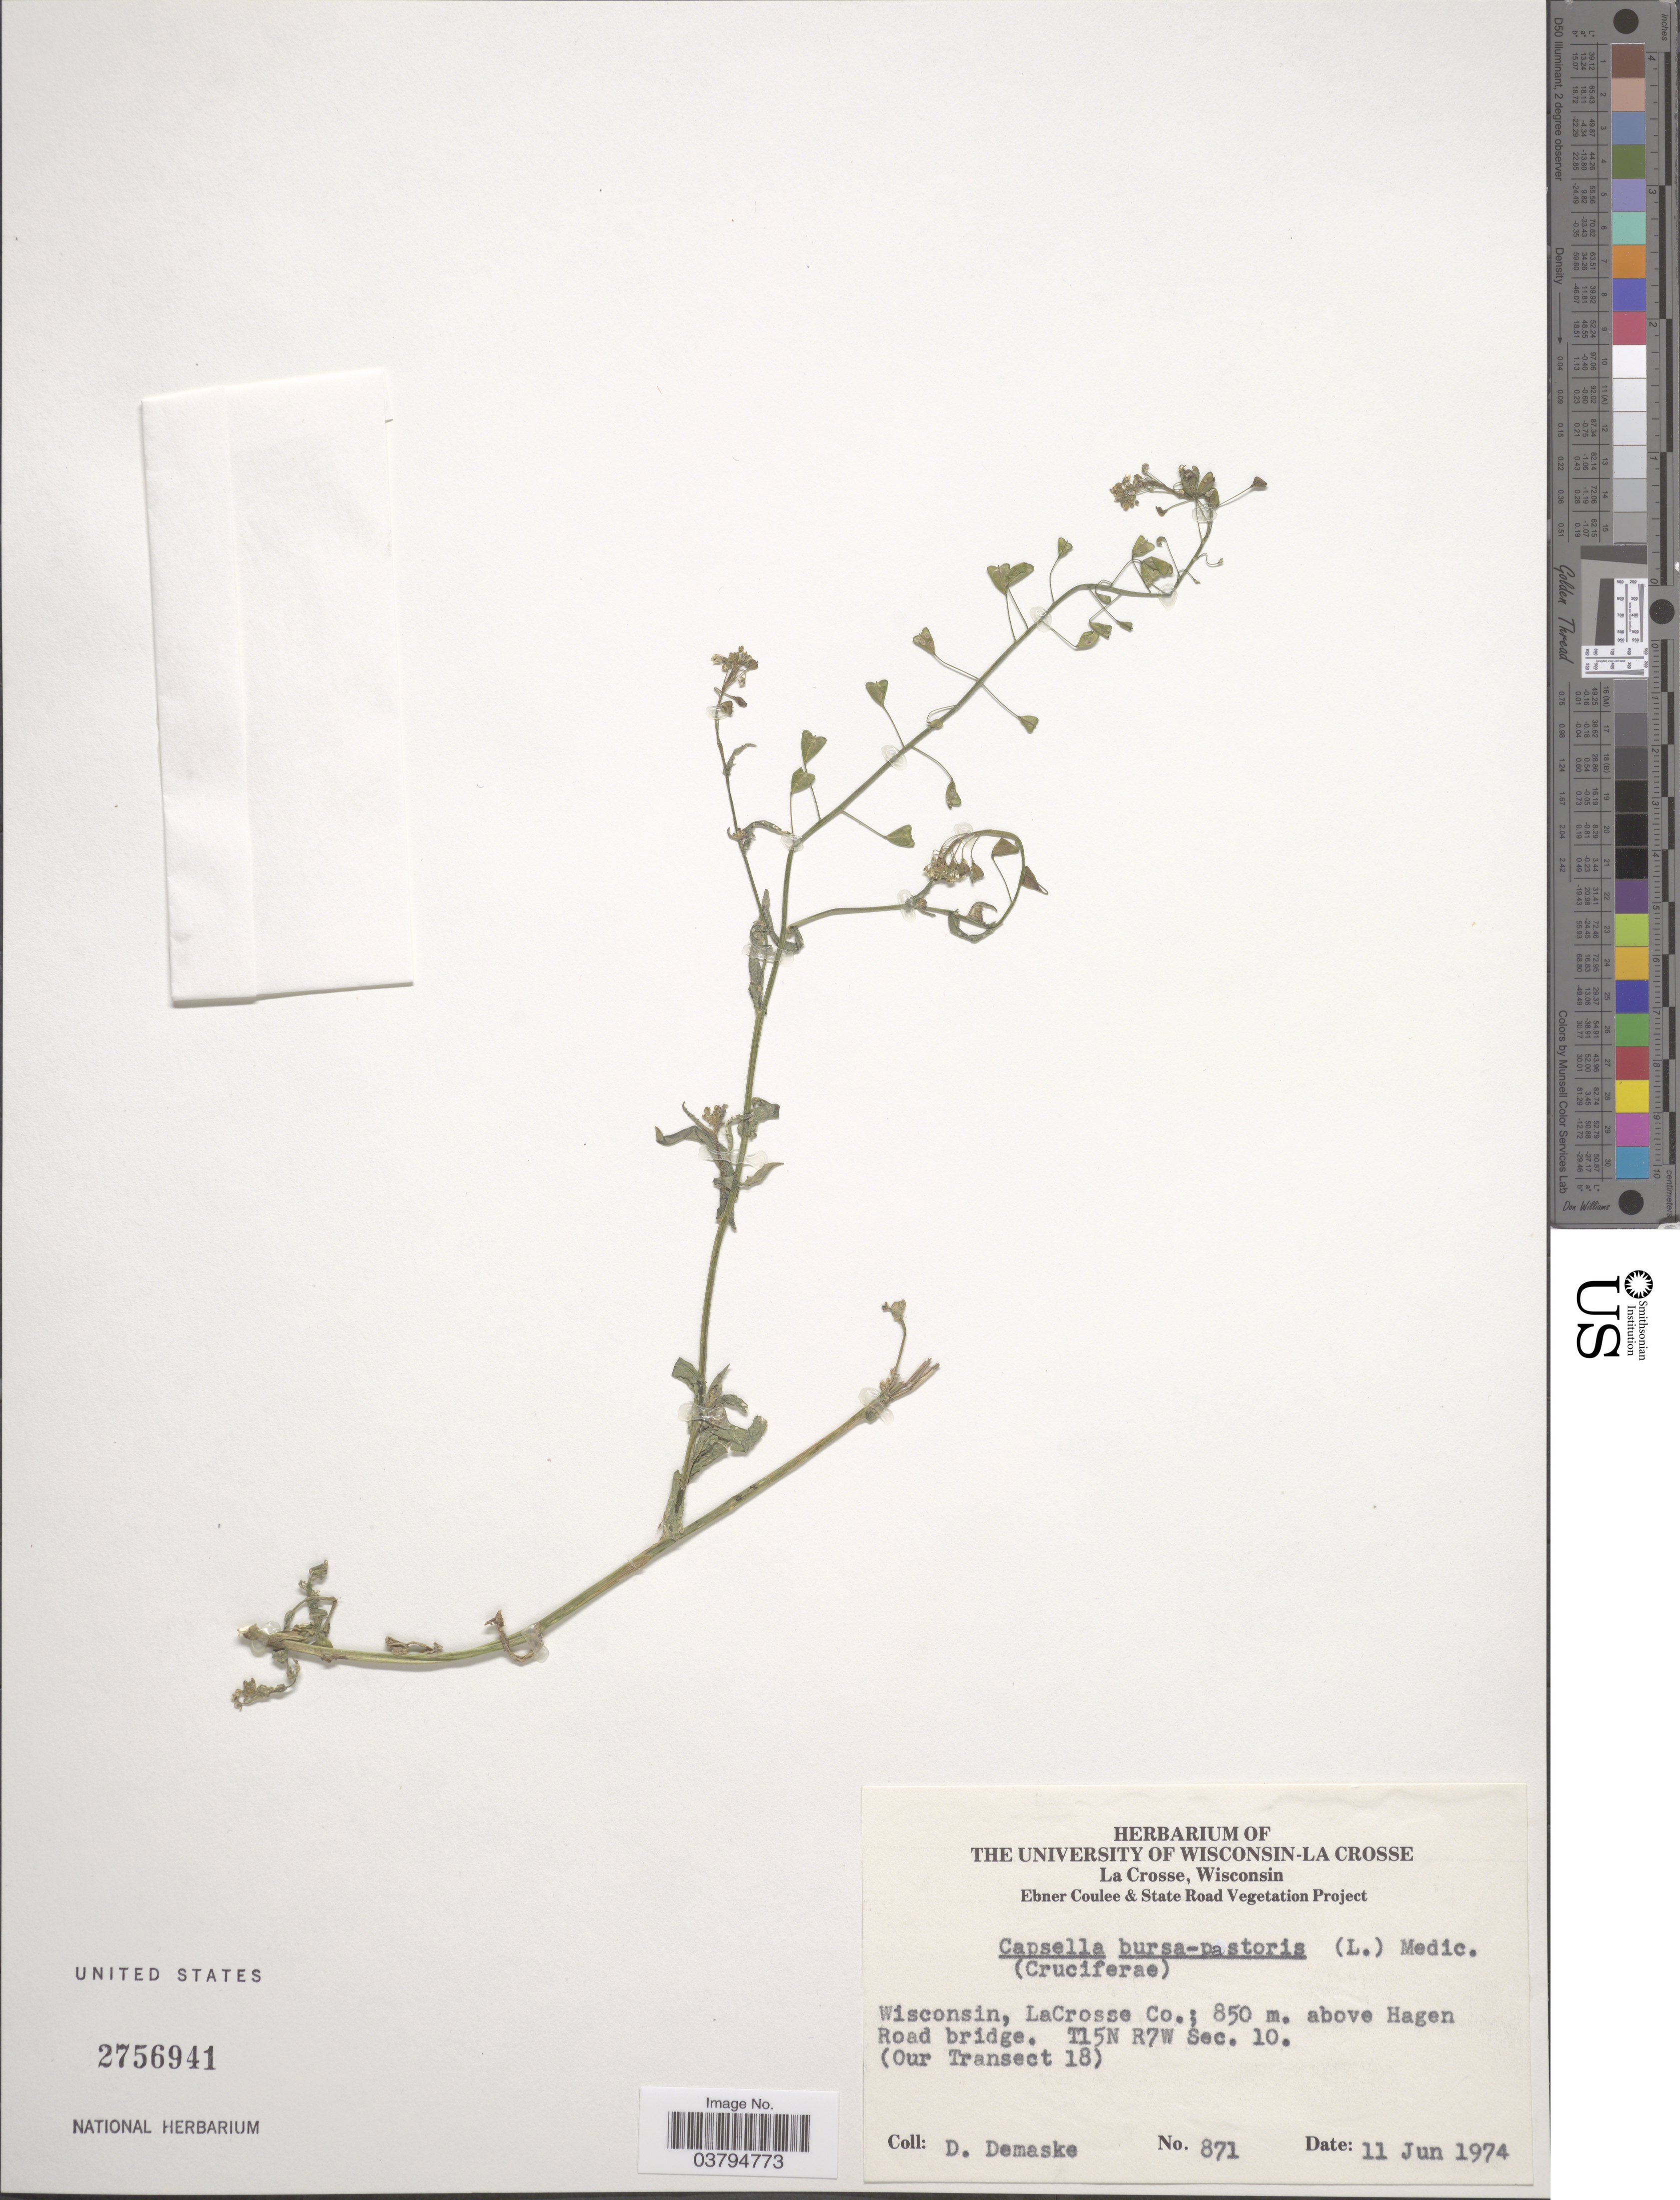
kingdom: Plantae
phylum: Tracheophyta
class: Magnoliopsida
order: Brassicales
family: Brassicaceae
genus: Capsella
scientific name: Capsella bursa-pastoris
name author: (L.) Medik.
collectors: D. Demaske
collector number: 871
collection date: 1974-06-11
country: United States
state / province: Wisconsin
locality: LaCrosse Co.; 850 m. above Hagen Road bridge. T15N R7W Sec. 10. (Our Transect 18).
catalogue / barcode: US 2756941